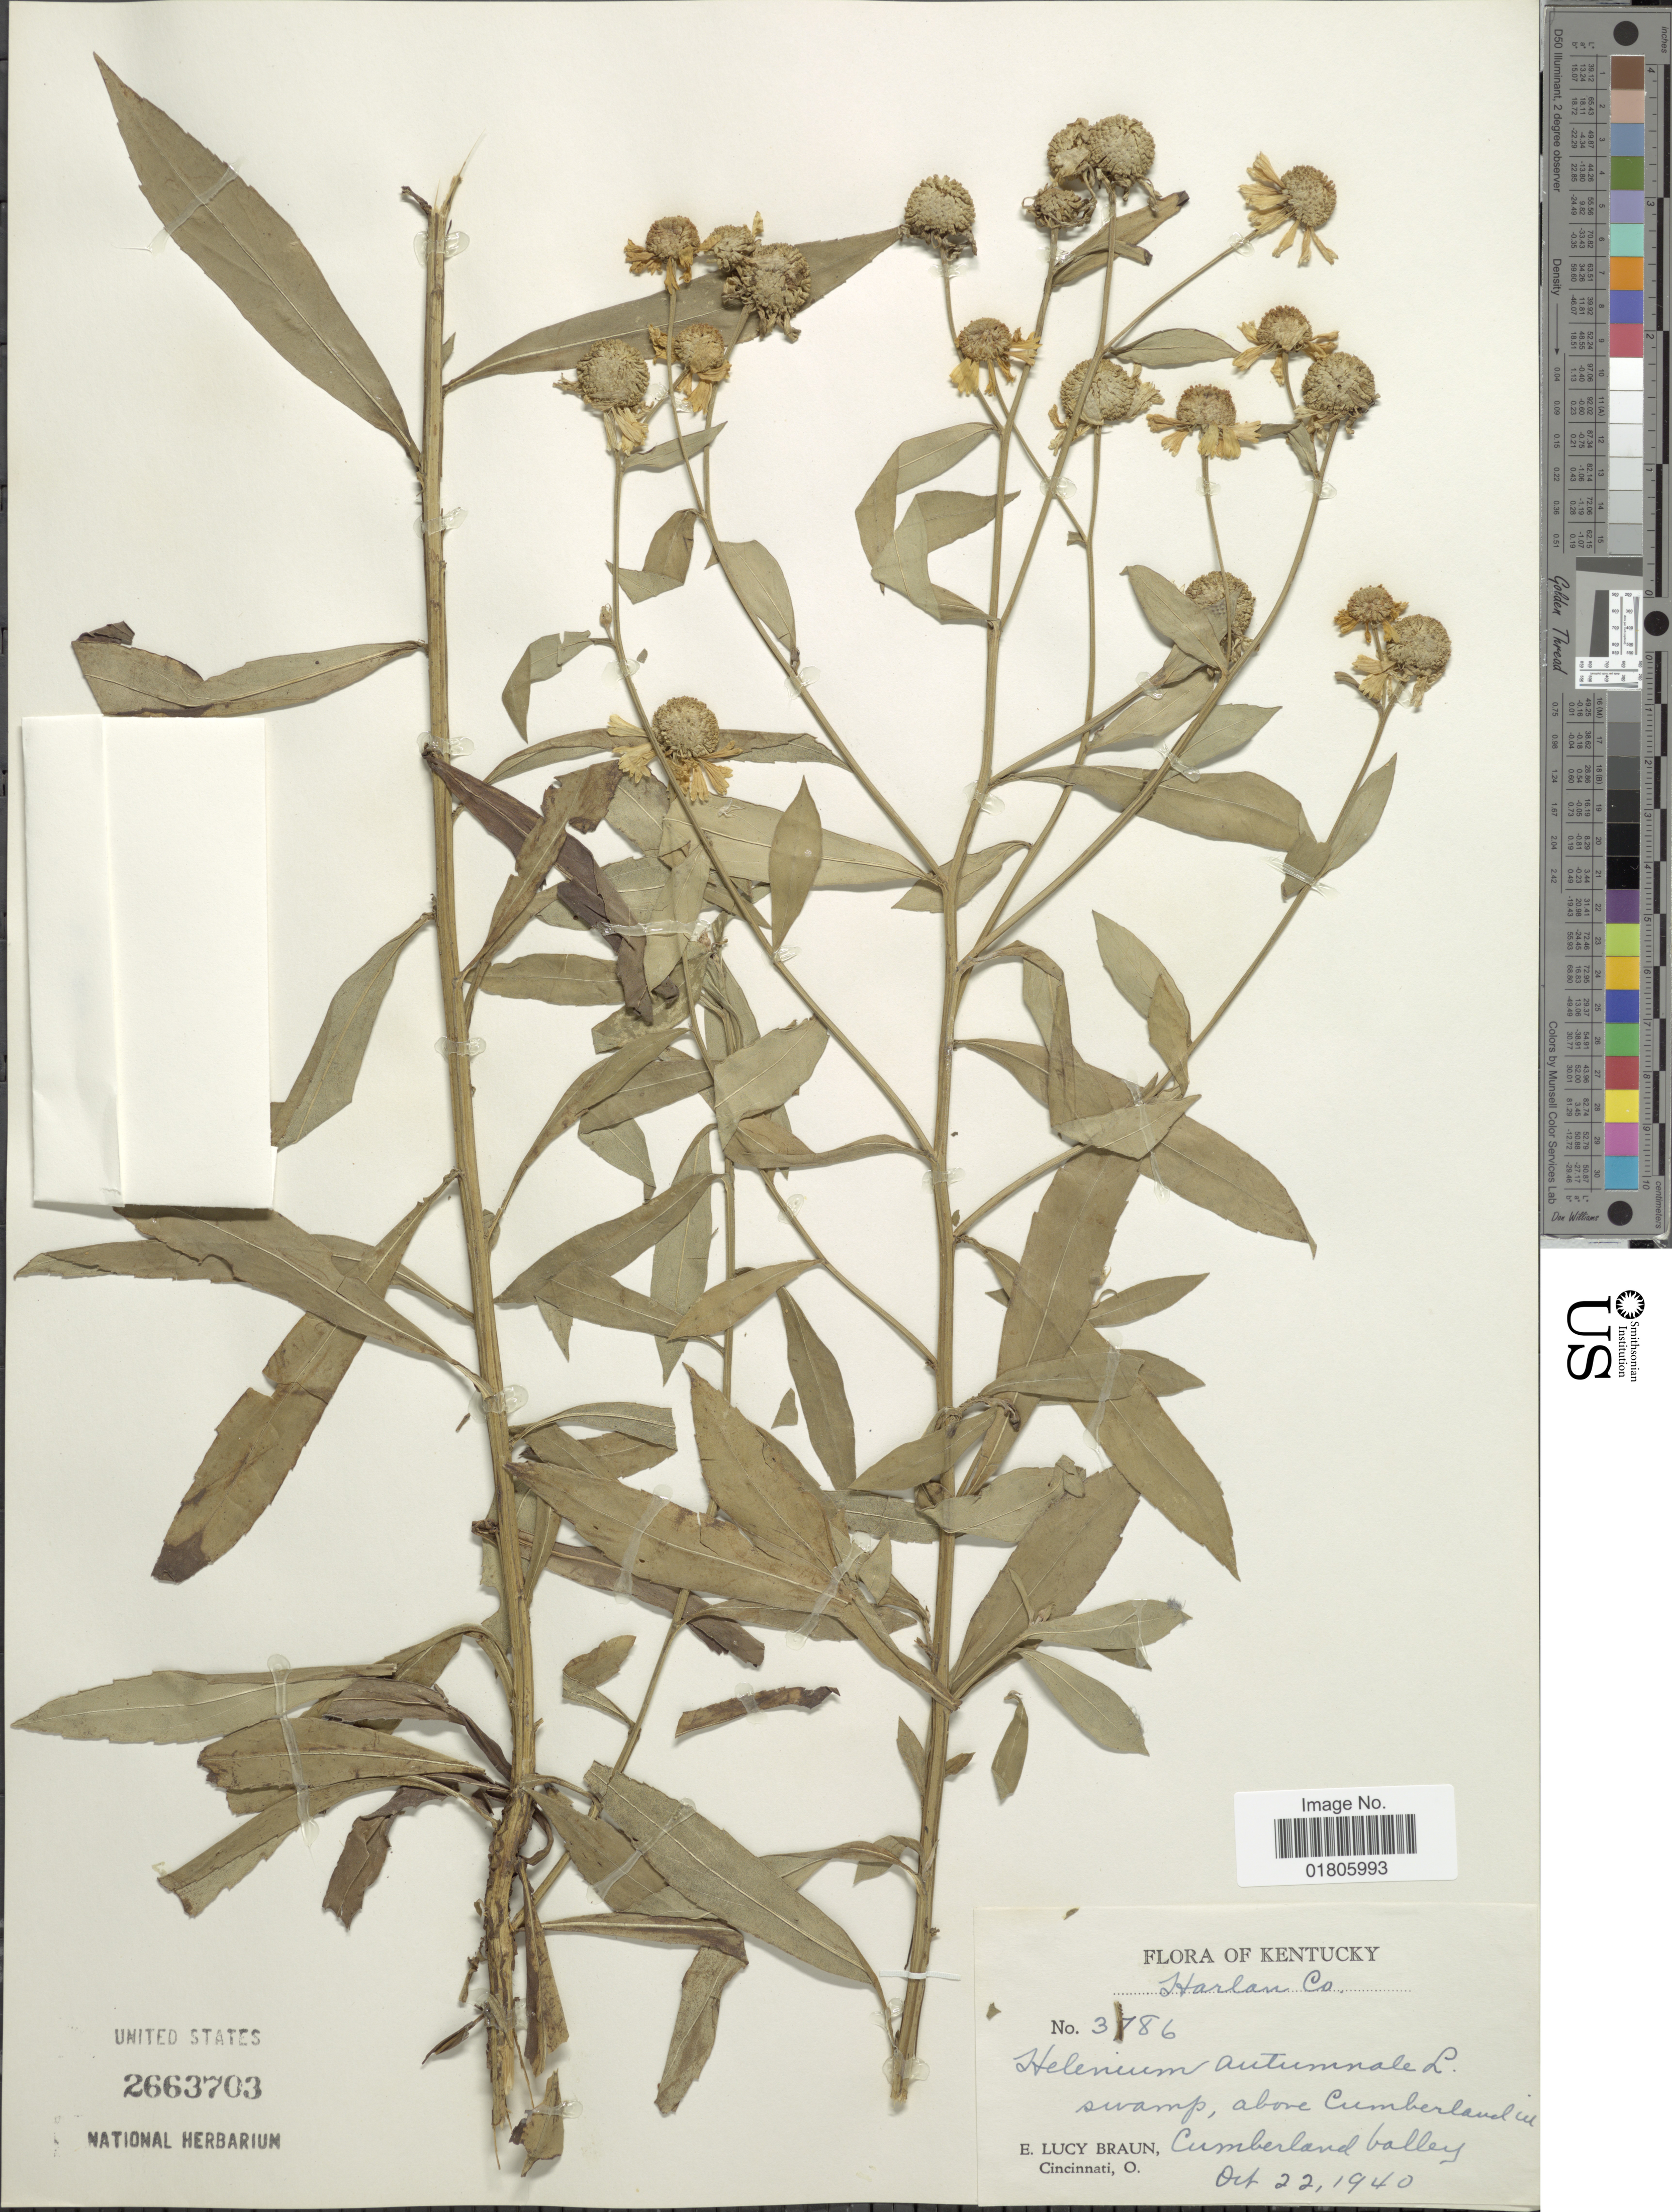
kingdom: Plantae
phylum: Tracheophyta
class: Magnoliopsida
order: Asterales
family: Asteraceae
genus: Helenium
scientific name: Helenium autumnale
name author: L.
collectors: E. L. Braun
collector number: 3786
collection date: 1940-10-22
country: United States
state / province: Kentucky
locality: Above Cumberland in Cumberland valley. Harlan Co.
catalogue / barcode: US 2663703